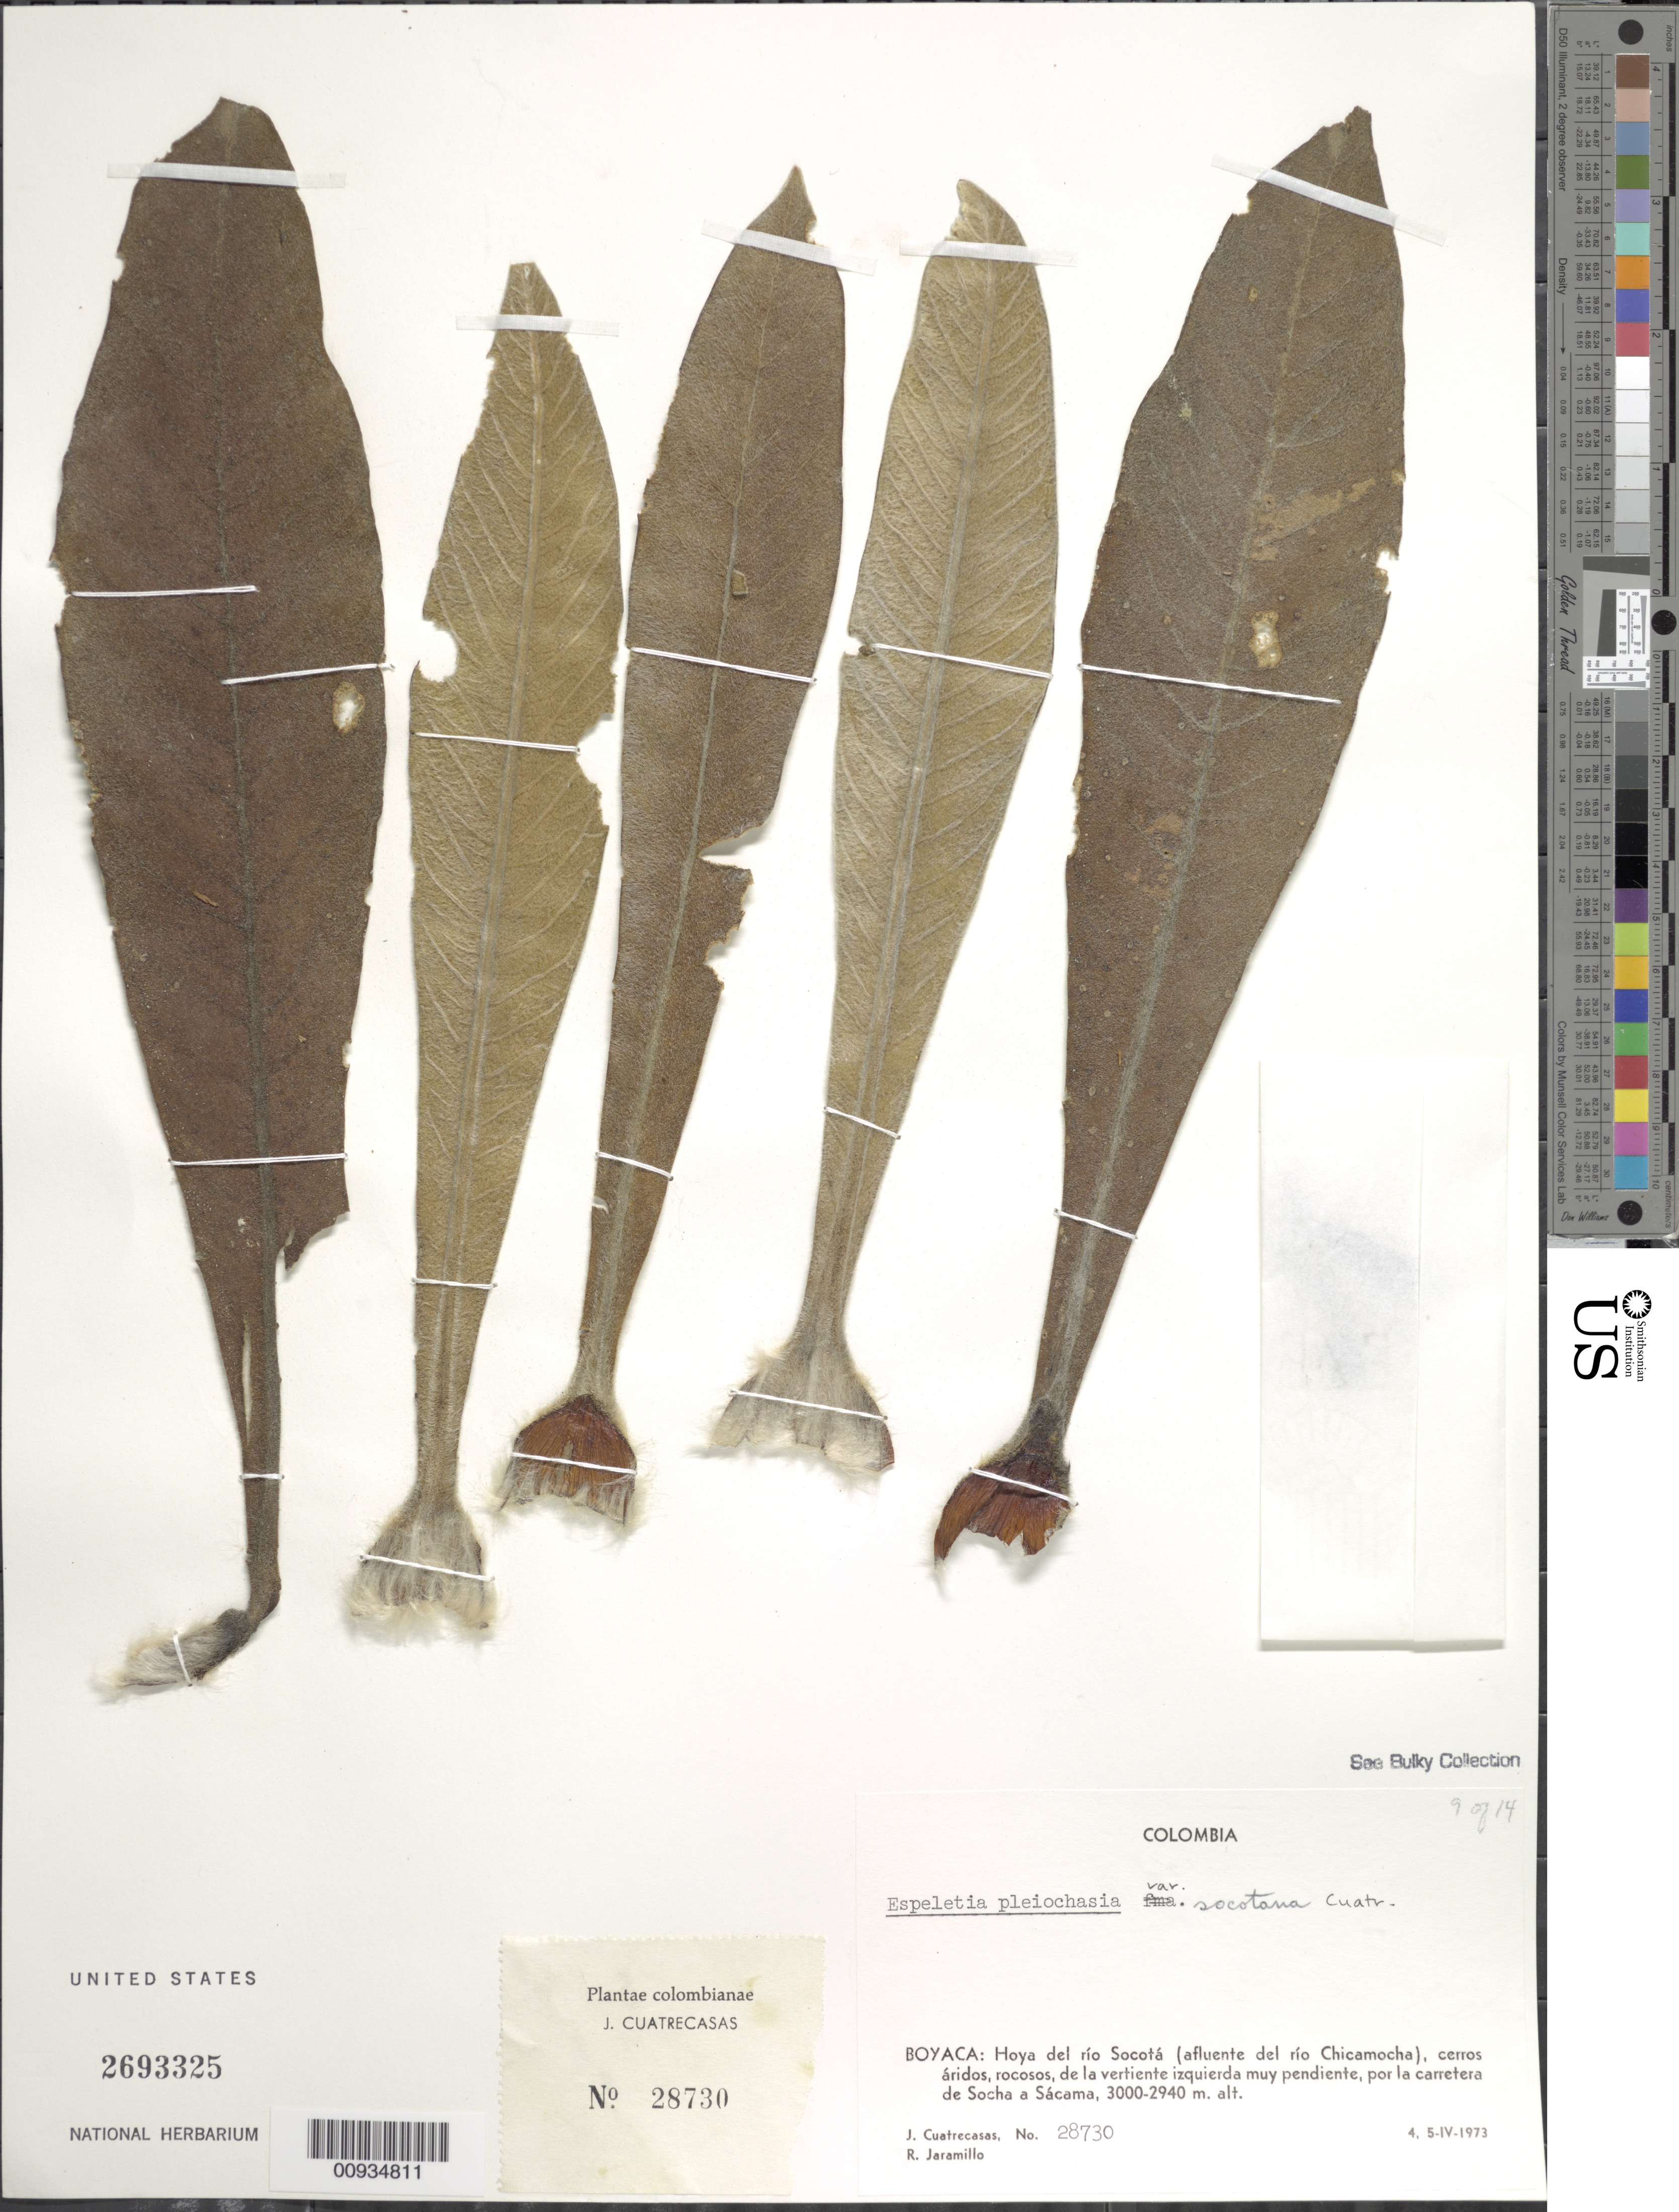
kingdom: Plantae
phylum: Tracheophyta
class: Magnoliopsida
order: Asterales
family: Asteraceae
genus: Espeletiopsis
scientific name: Espeletiopsis pleichasia var. socotana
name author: Cuatrec.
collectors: J. Cuatrecasas & R. Jaramillo M.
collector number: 28730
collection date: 1973-04-04/1973-04-05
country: Colombia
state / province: Boyacá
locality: Hoya del rio Socota (afluente del rio Chicamocha), por la carretera de Socha a Sacama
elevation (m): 2940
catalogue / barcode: US 2693325